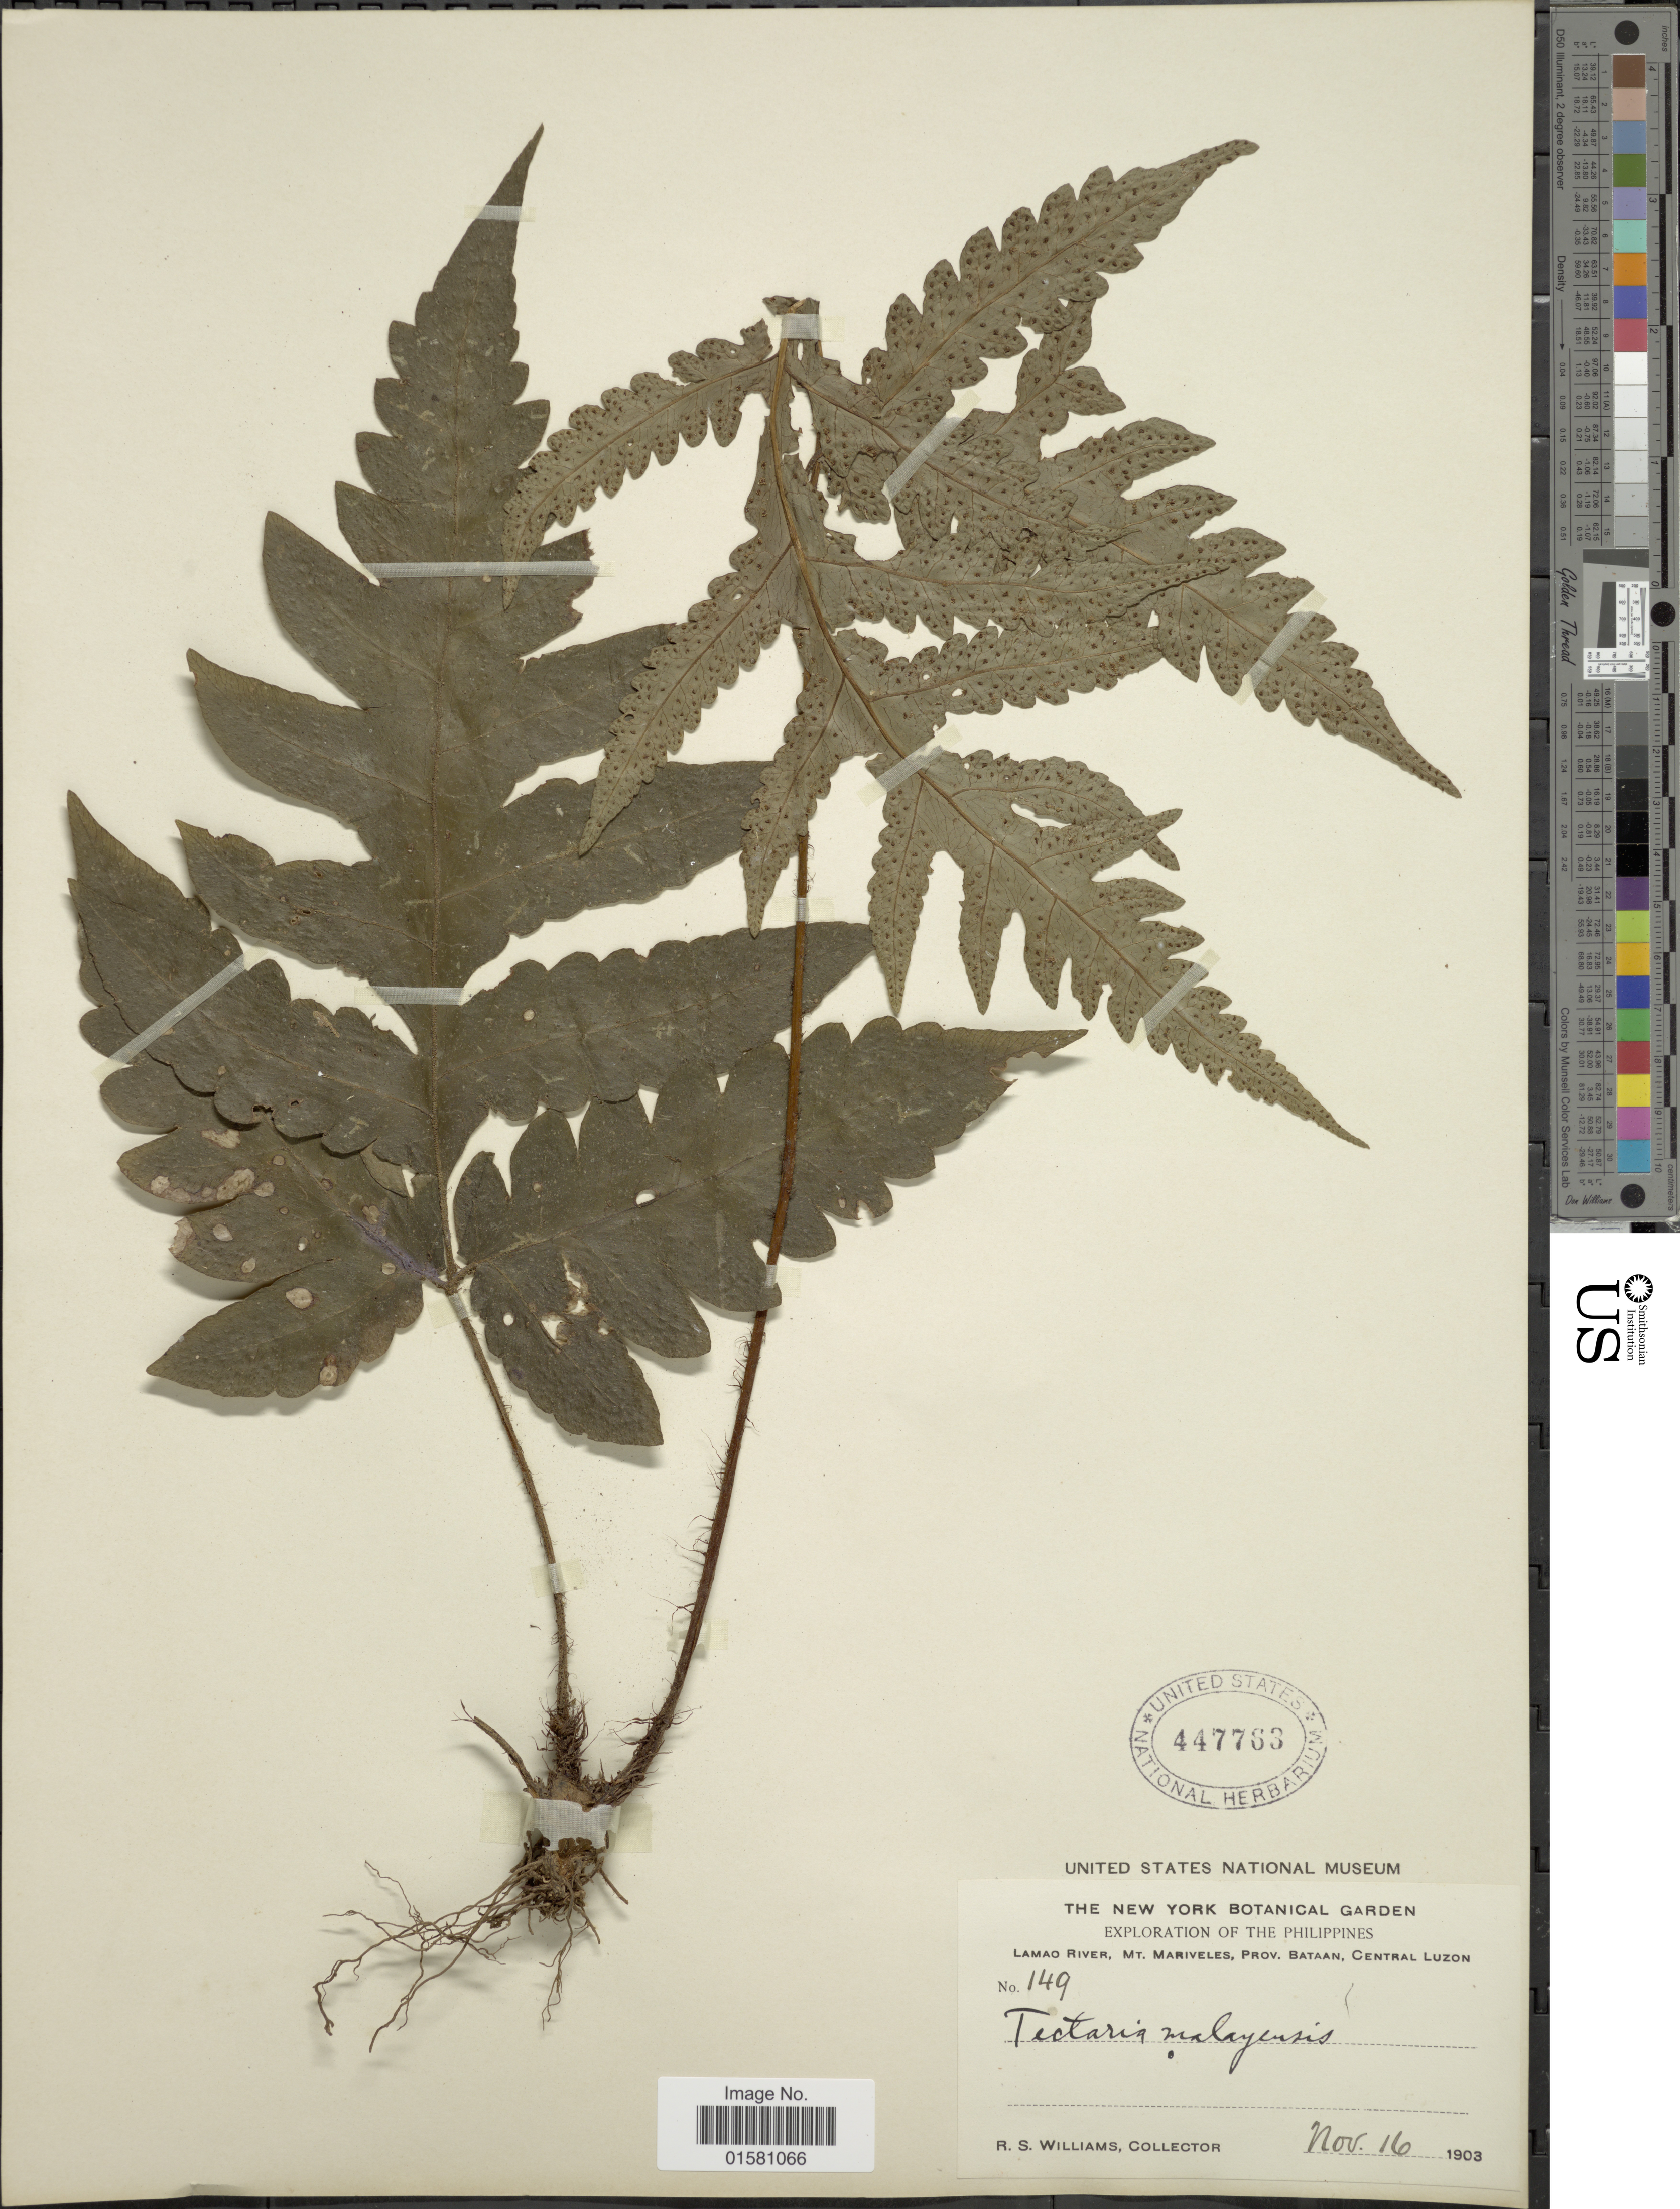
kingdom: Plantae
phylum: Tracheophyta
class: Polypodiopsida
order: Polypodiales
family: Tectariaceae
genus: Tectaria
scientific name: Tectaria griffithii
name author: (Baker) C. Chr.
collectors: R. S. Williams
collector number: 149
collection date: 1903-11-16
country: Philippines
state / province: Central Luzon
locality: Lamao River, Mt. Mariveles, Prov. Bataan, Central Luzon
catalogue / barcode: US 447763